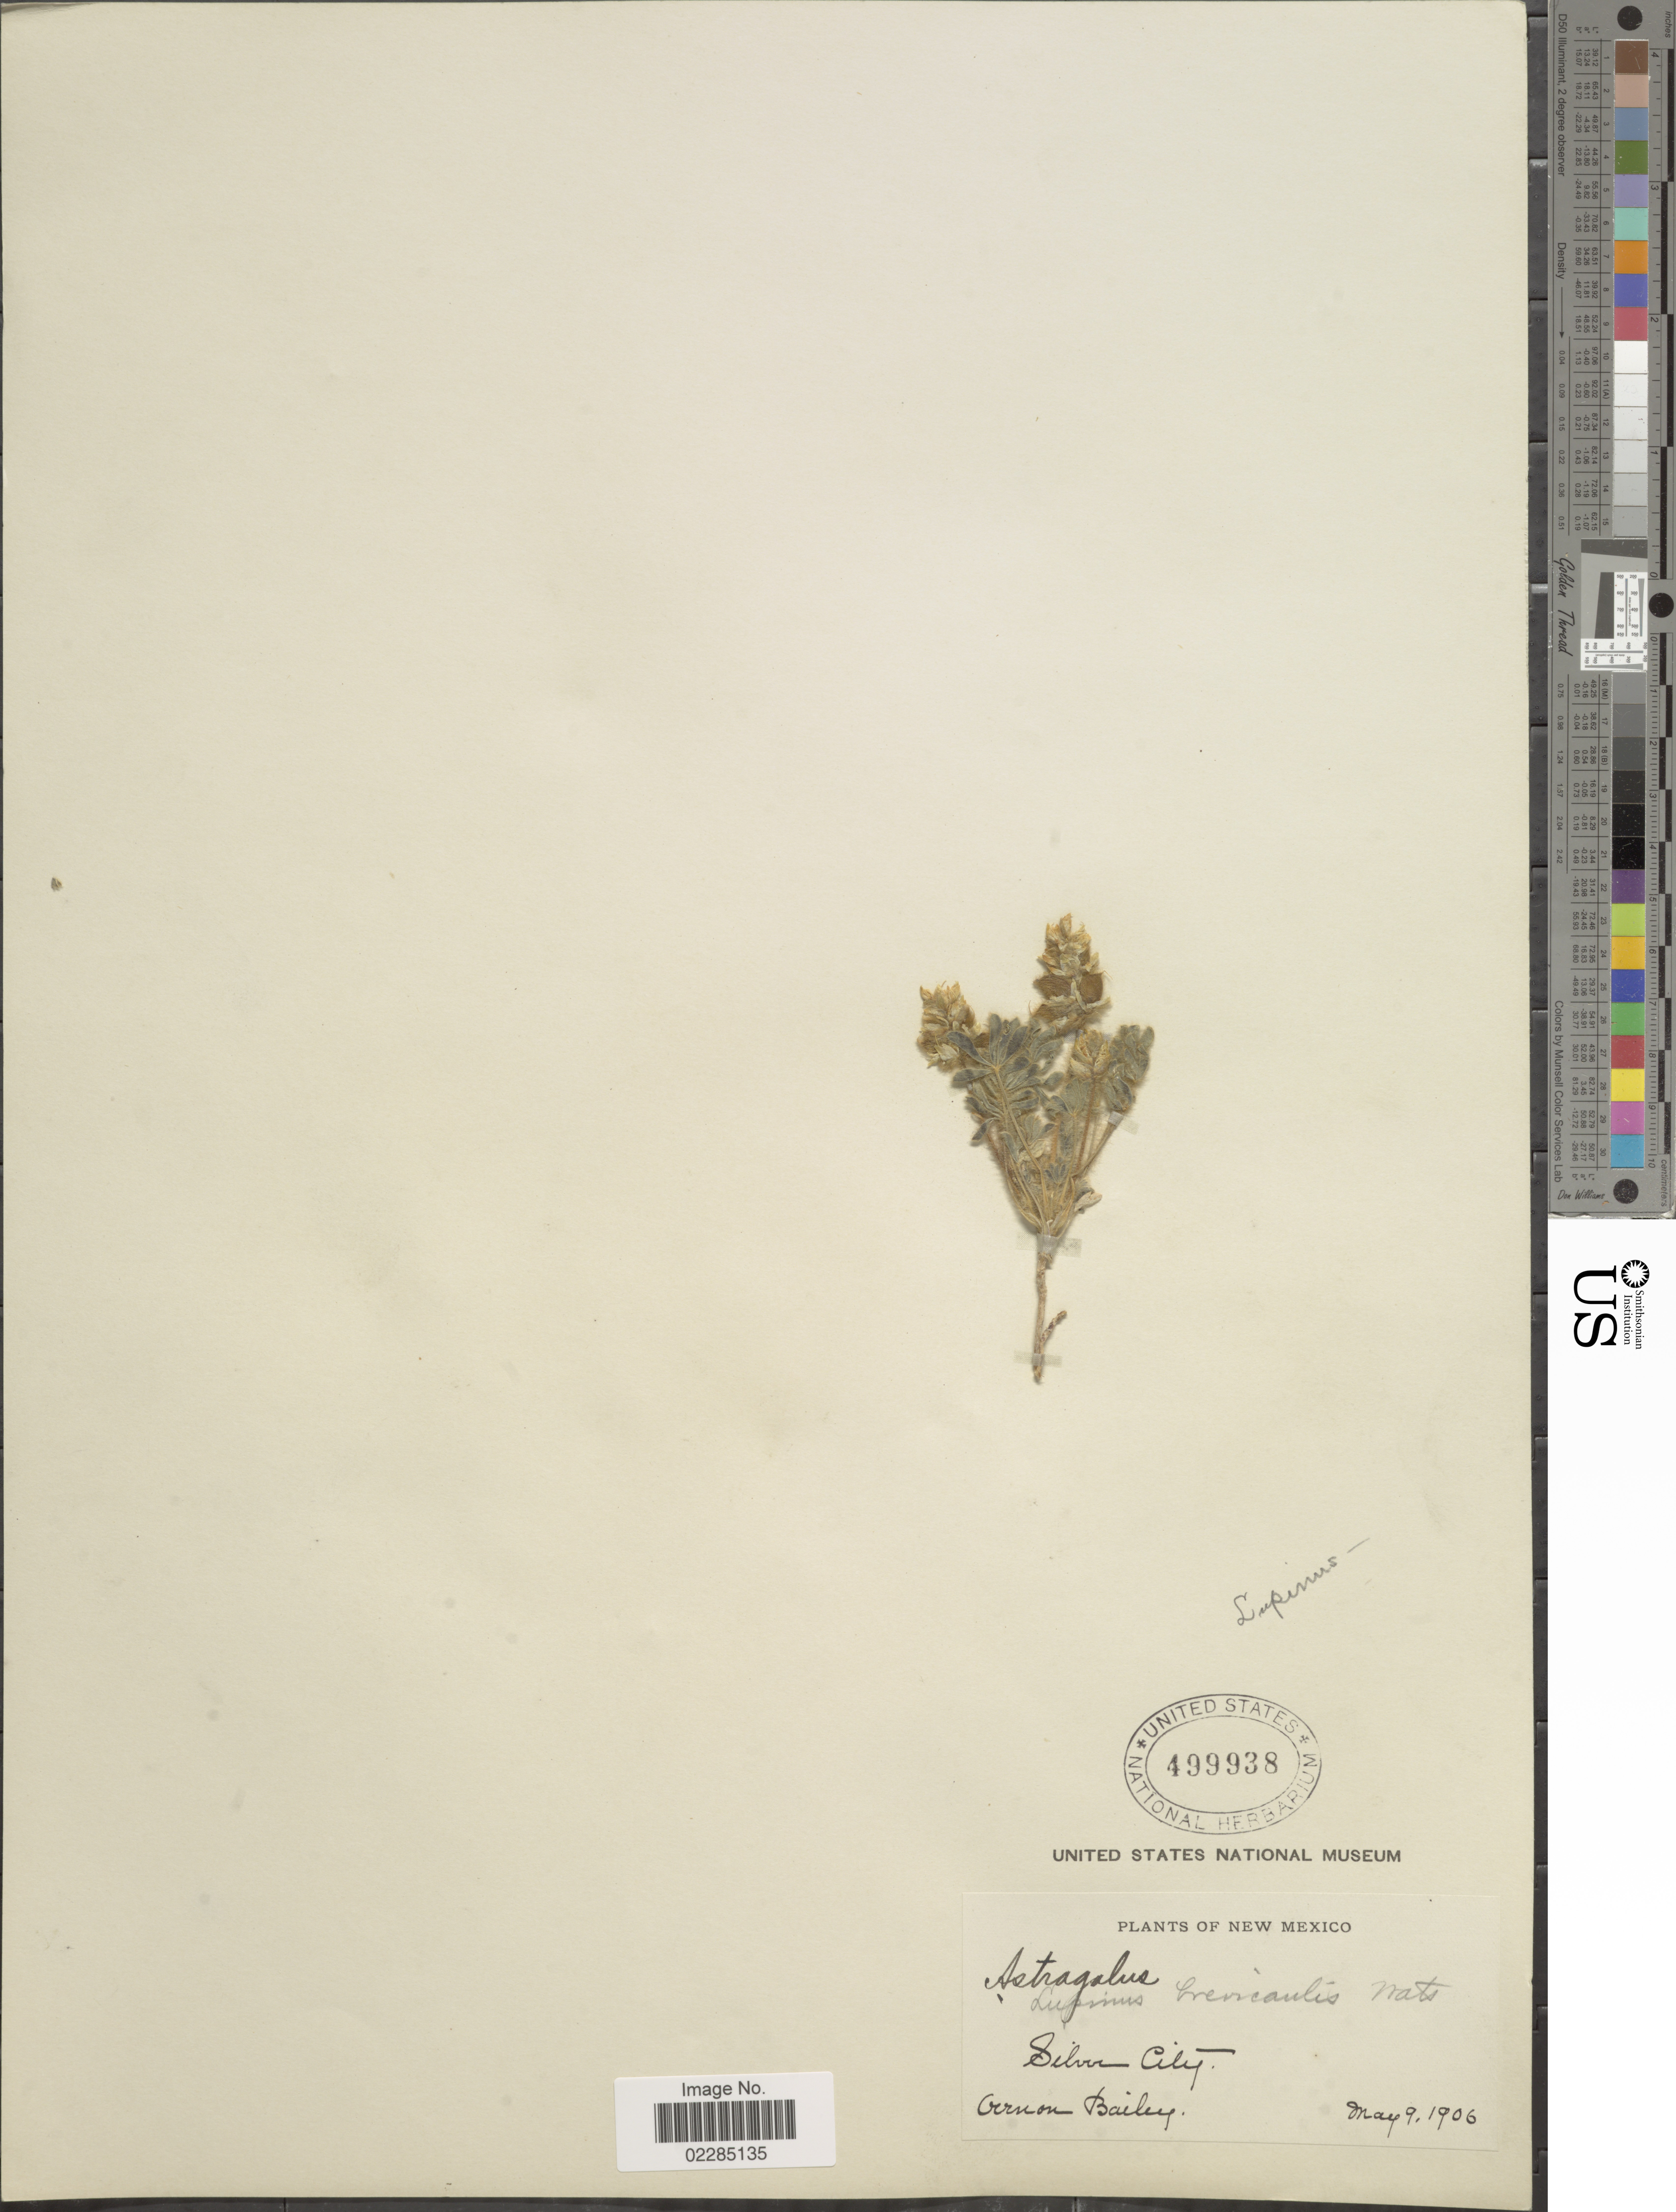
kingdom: Plantae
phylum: Tracheophyta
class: Magnoliopsida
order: Fabales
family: Fabaceae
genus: Lupinus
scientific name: Lupinus dispersus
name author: A. Heller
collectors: V. O. Bailey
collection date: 1906-05-09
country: United States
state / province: New Mexico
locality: Silver City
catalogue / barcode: US 499938